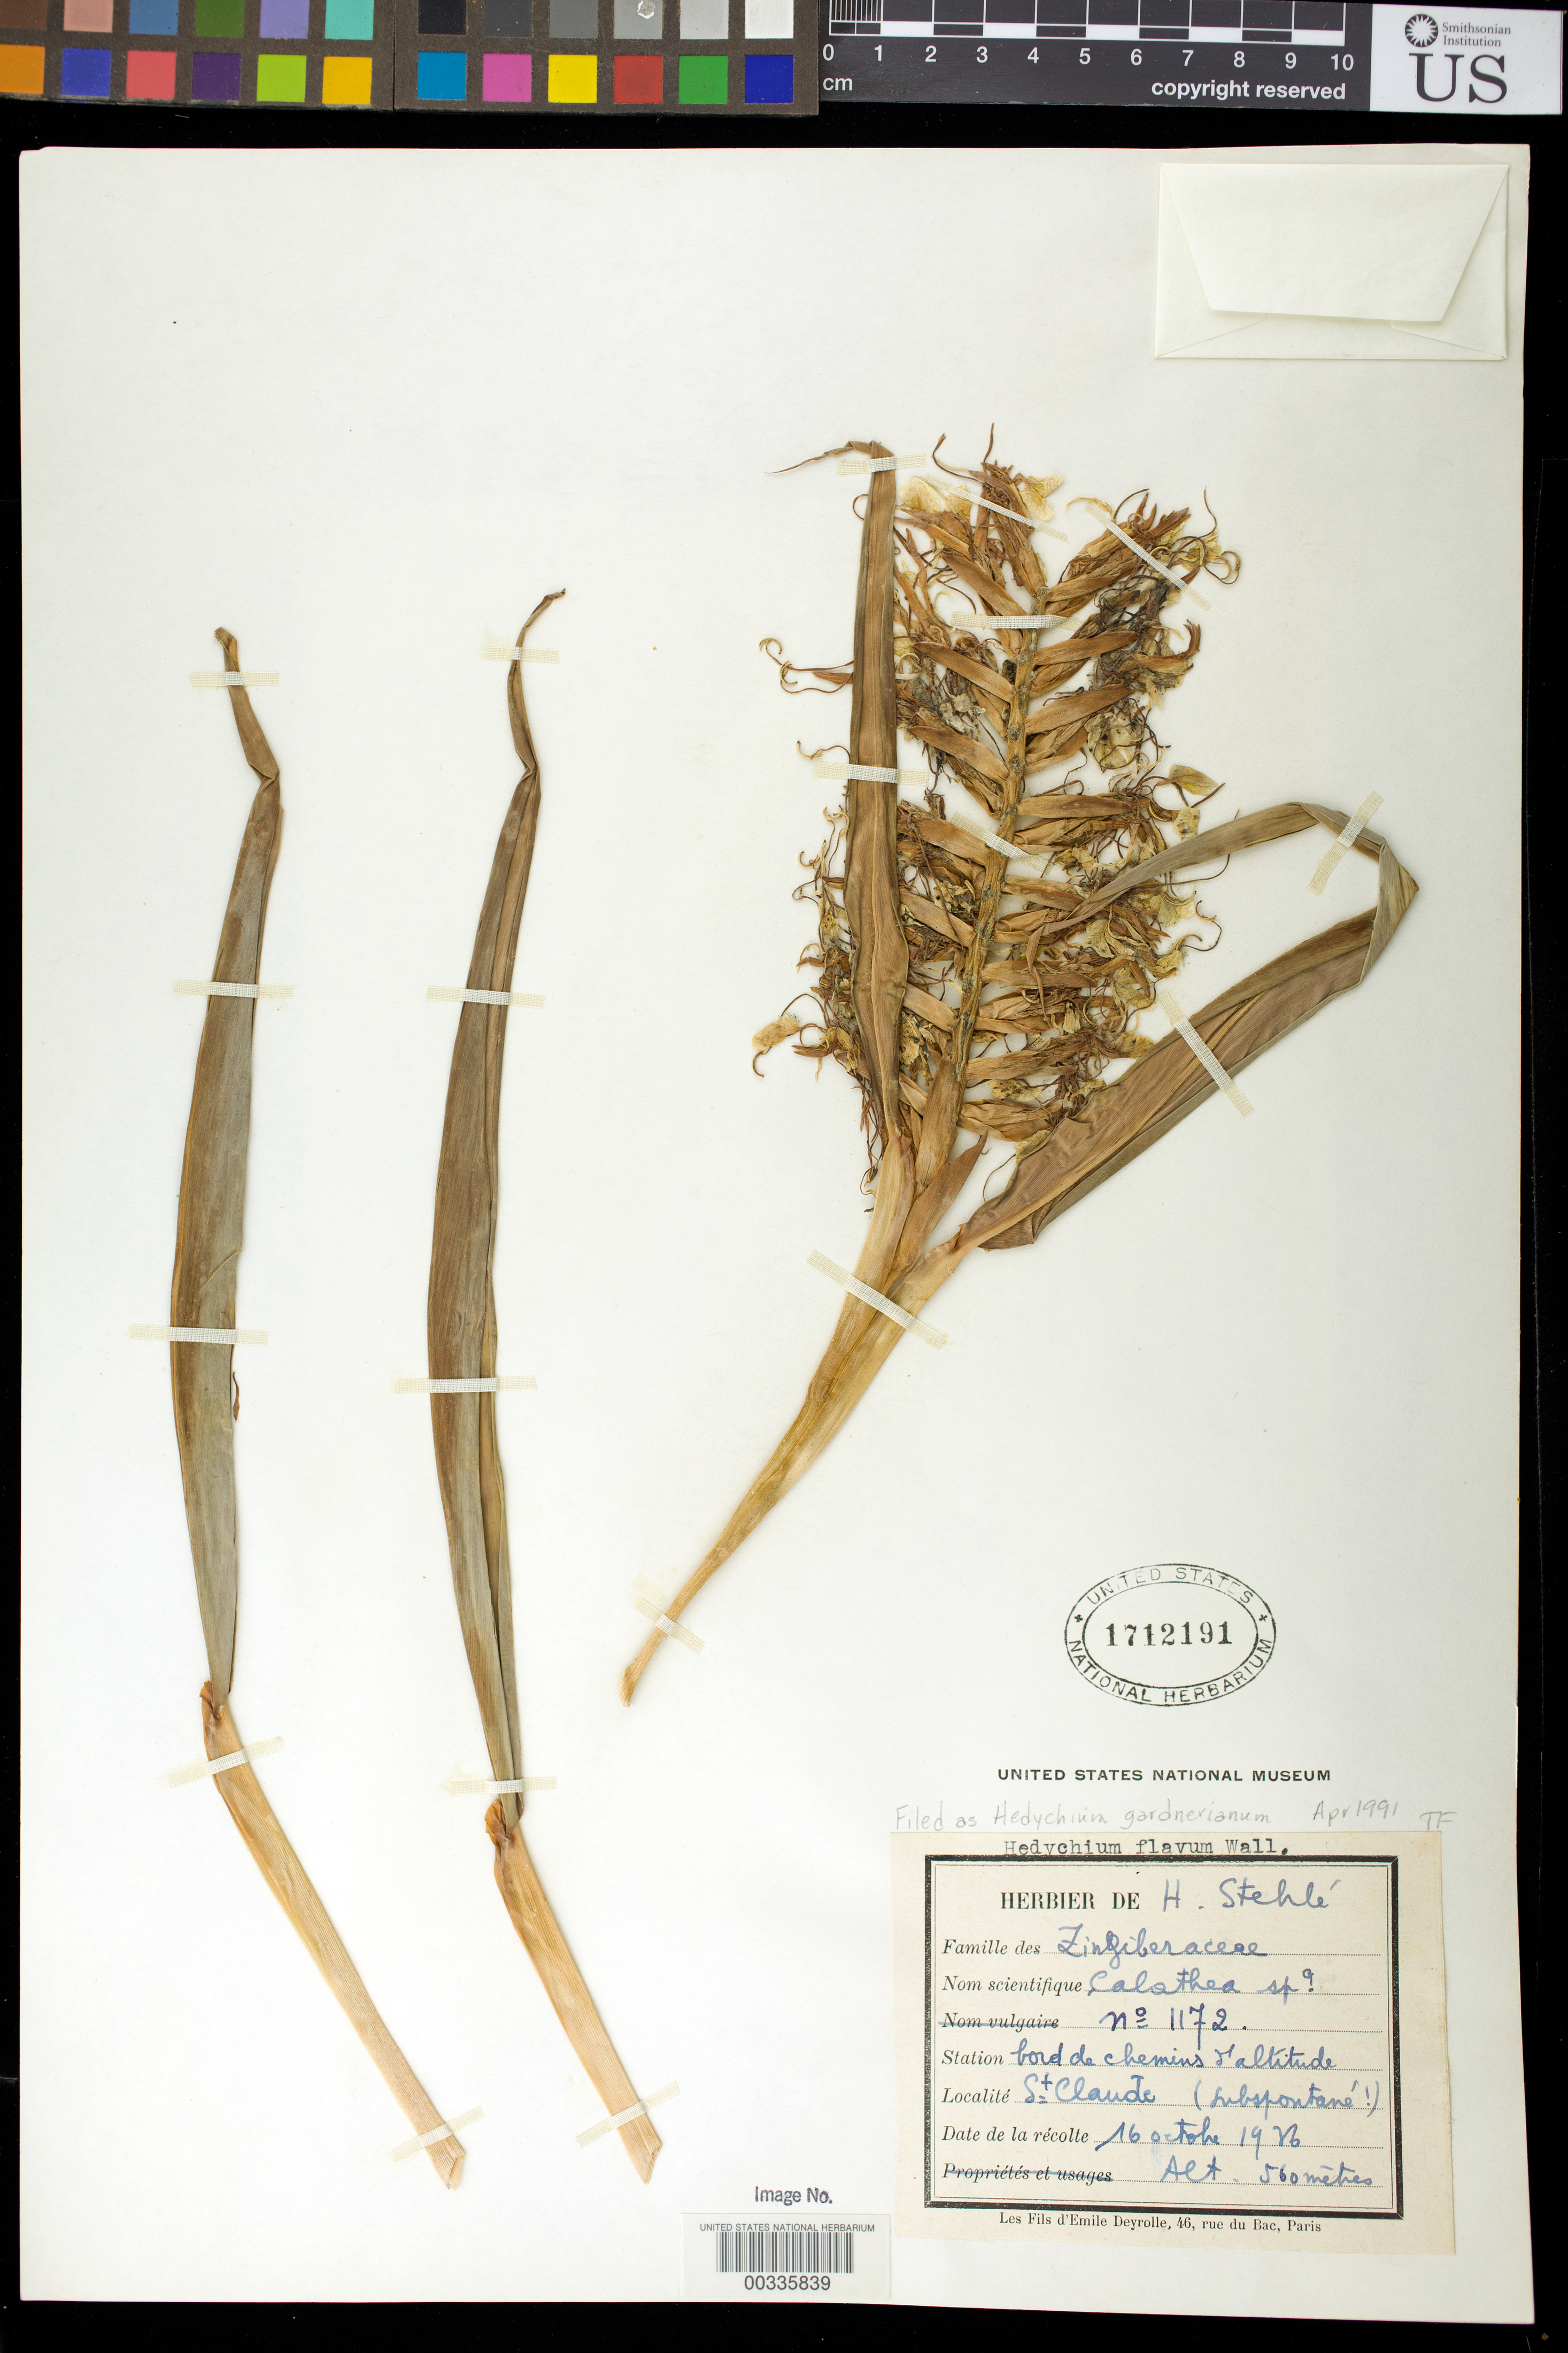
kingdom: Plantae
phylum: Tracheophyta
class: Liliopsida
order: Zingiberales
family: Zingiberaceae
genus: Hedychium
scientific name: Hedychium gardnerianum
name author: Sheppard ex Ker Gawl.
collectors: H. Stehlé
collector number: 1172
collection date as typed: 16 Oct 1926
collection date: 1926-10-16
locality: St claude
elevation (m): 560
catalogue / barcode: US 1712191